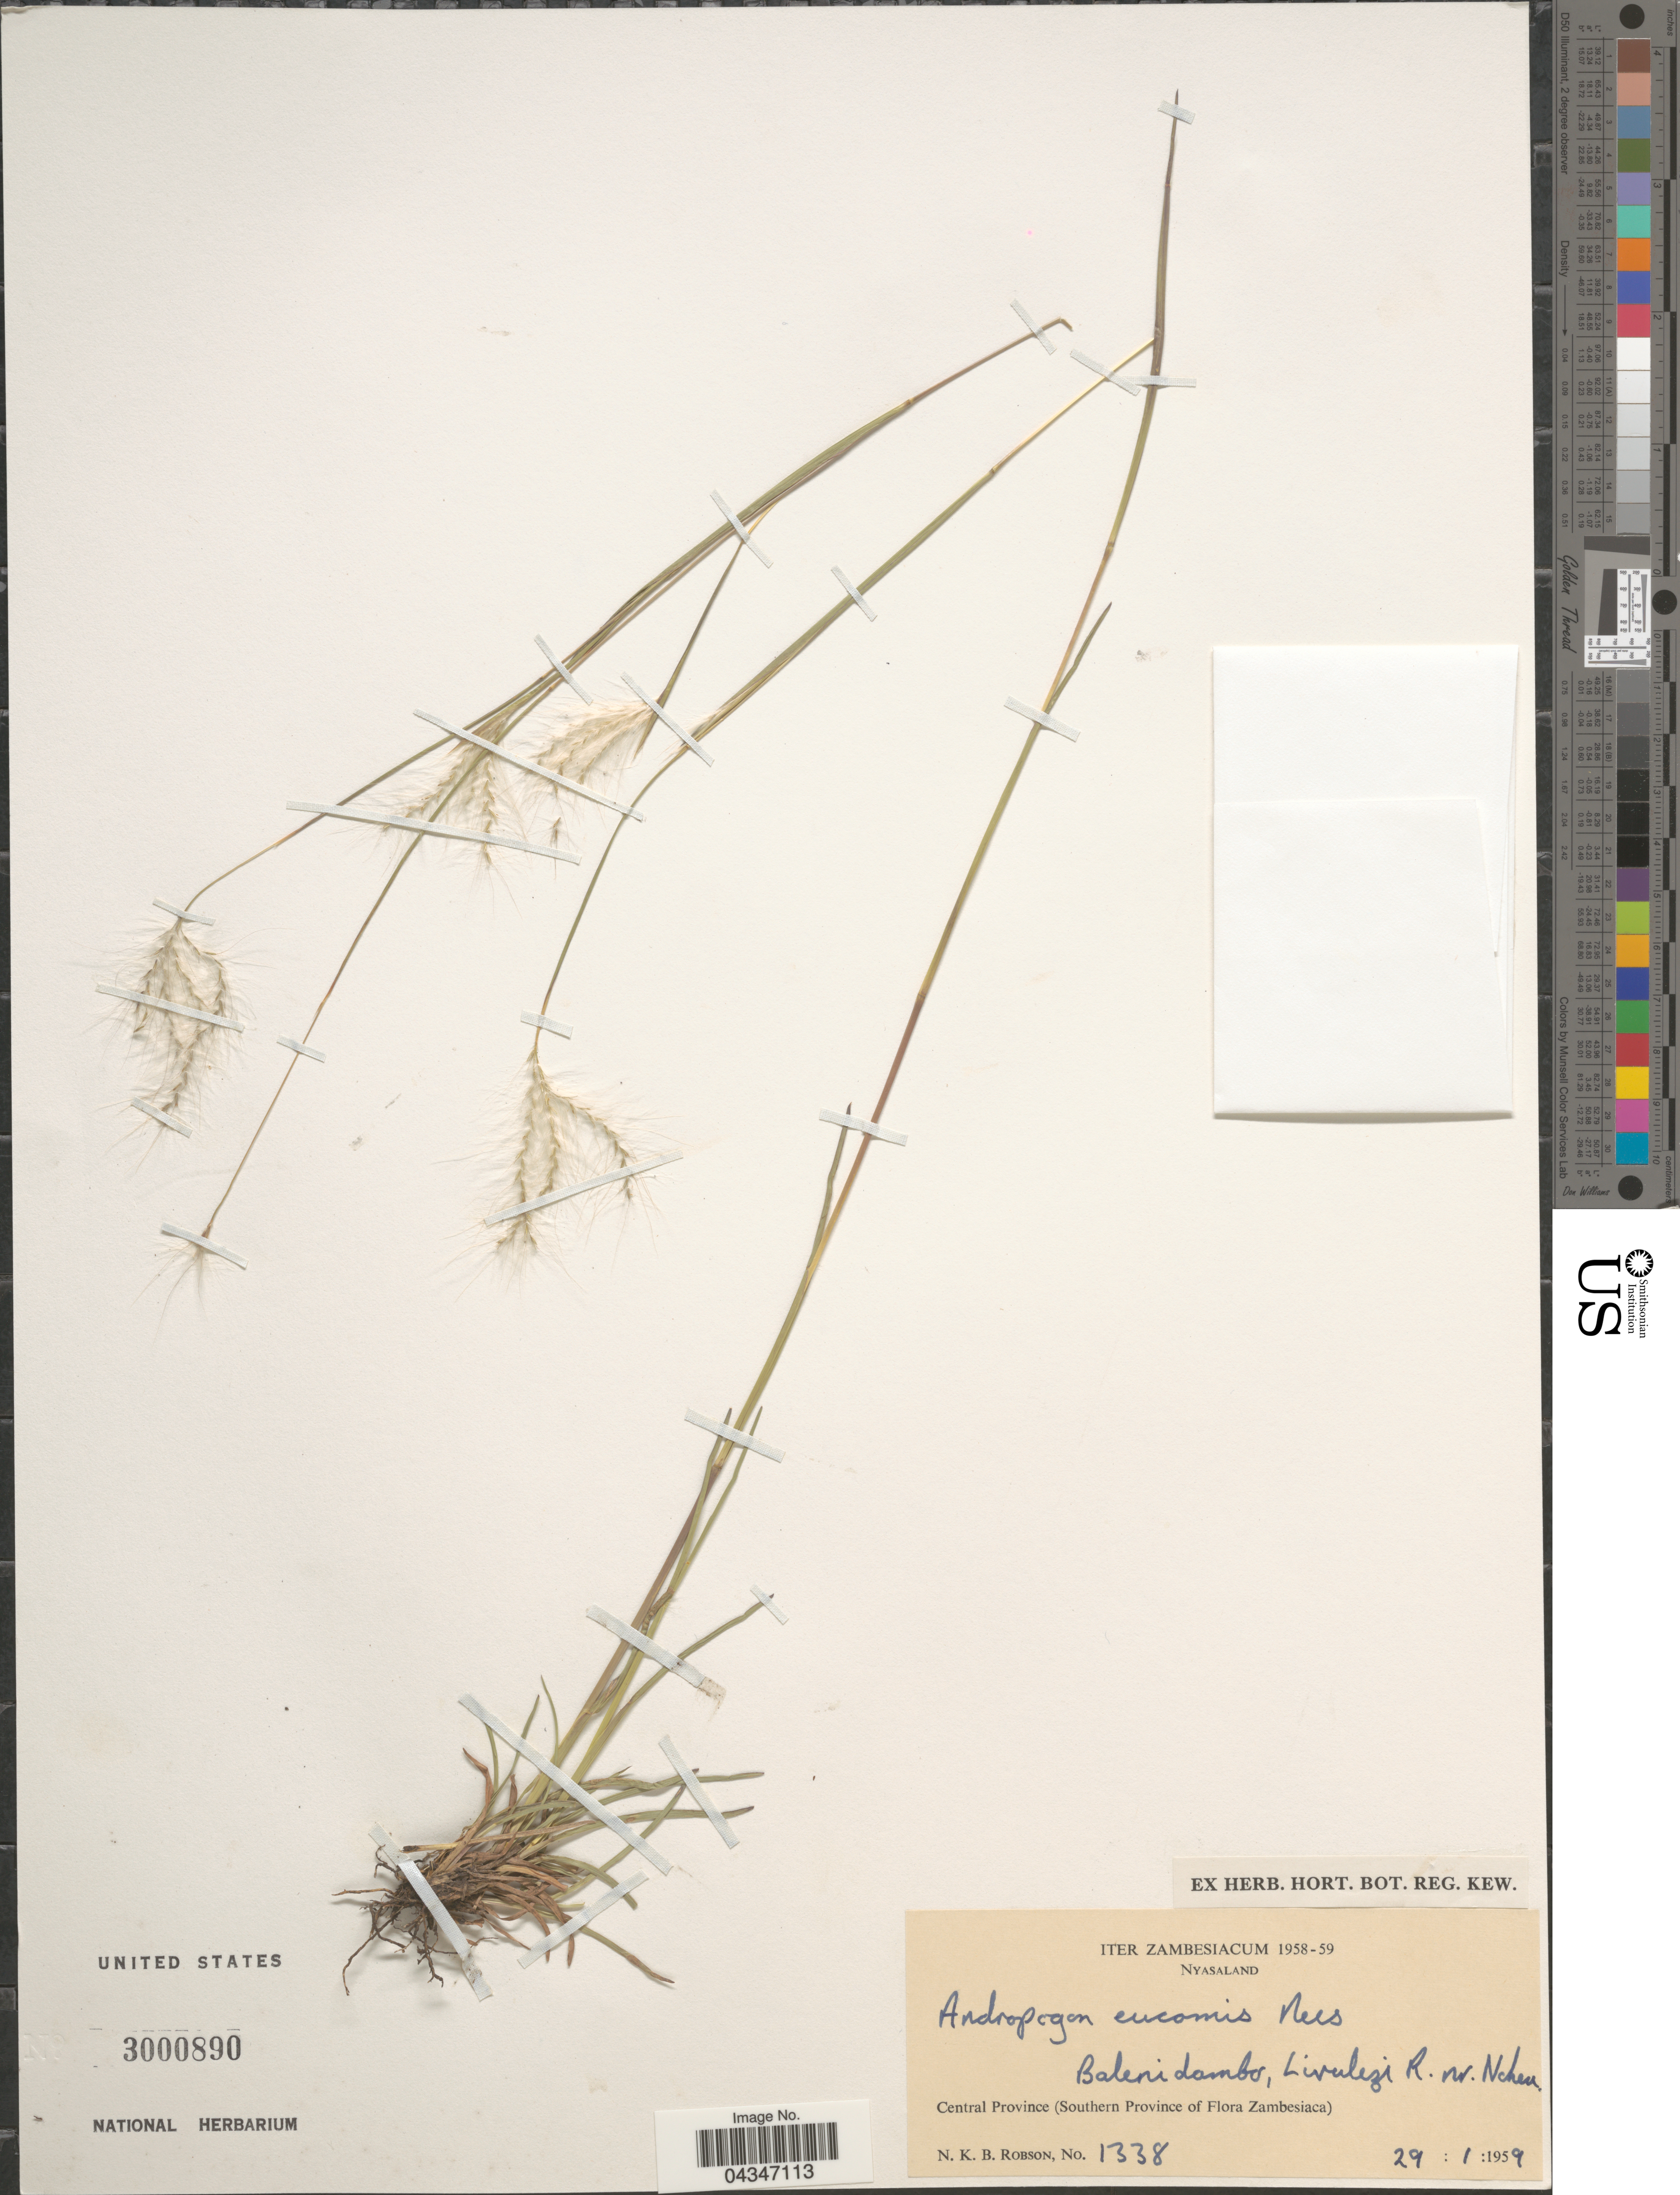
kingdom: Plantae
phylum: Tracheophyta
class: Liliopsida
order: Poales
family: Poaceae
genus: Andropogon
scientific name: Andropogon eucomus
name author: Nees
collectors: N. Robson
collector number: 1338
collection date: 1959-01-29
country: Malawi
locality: Iter Zambesiacum 1958-59. Nyasaland. Baleni dambo, Livulezi R. nr. Ncheu. Central Province (Southern Province of Flora Zambesiaca).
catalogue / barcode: US 3000890